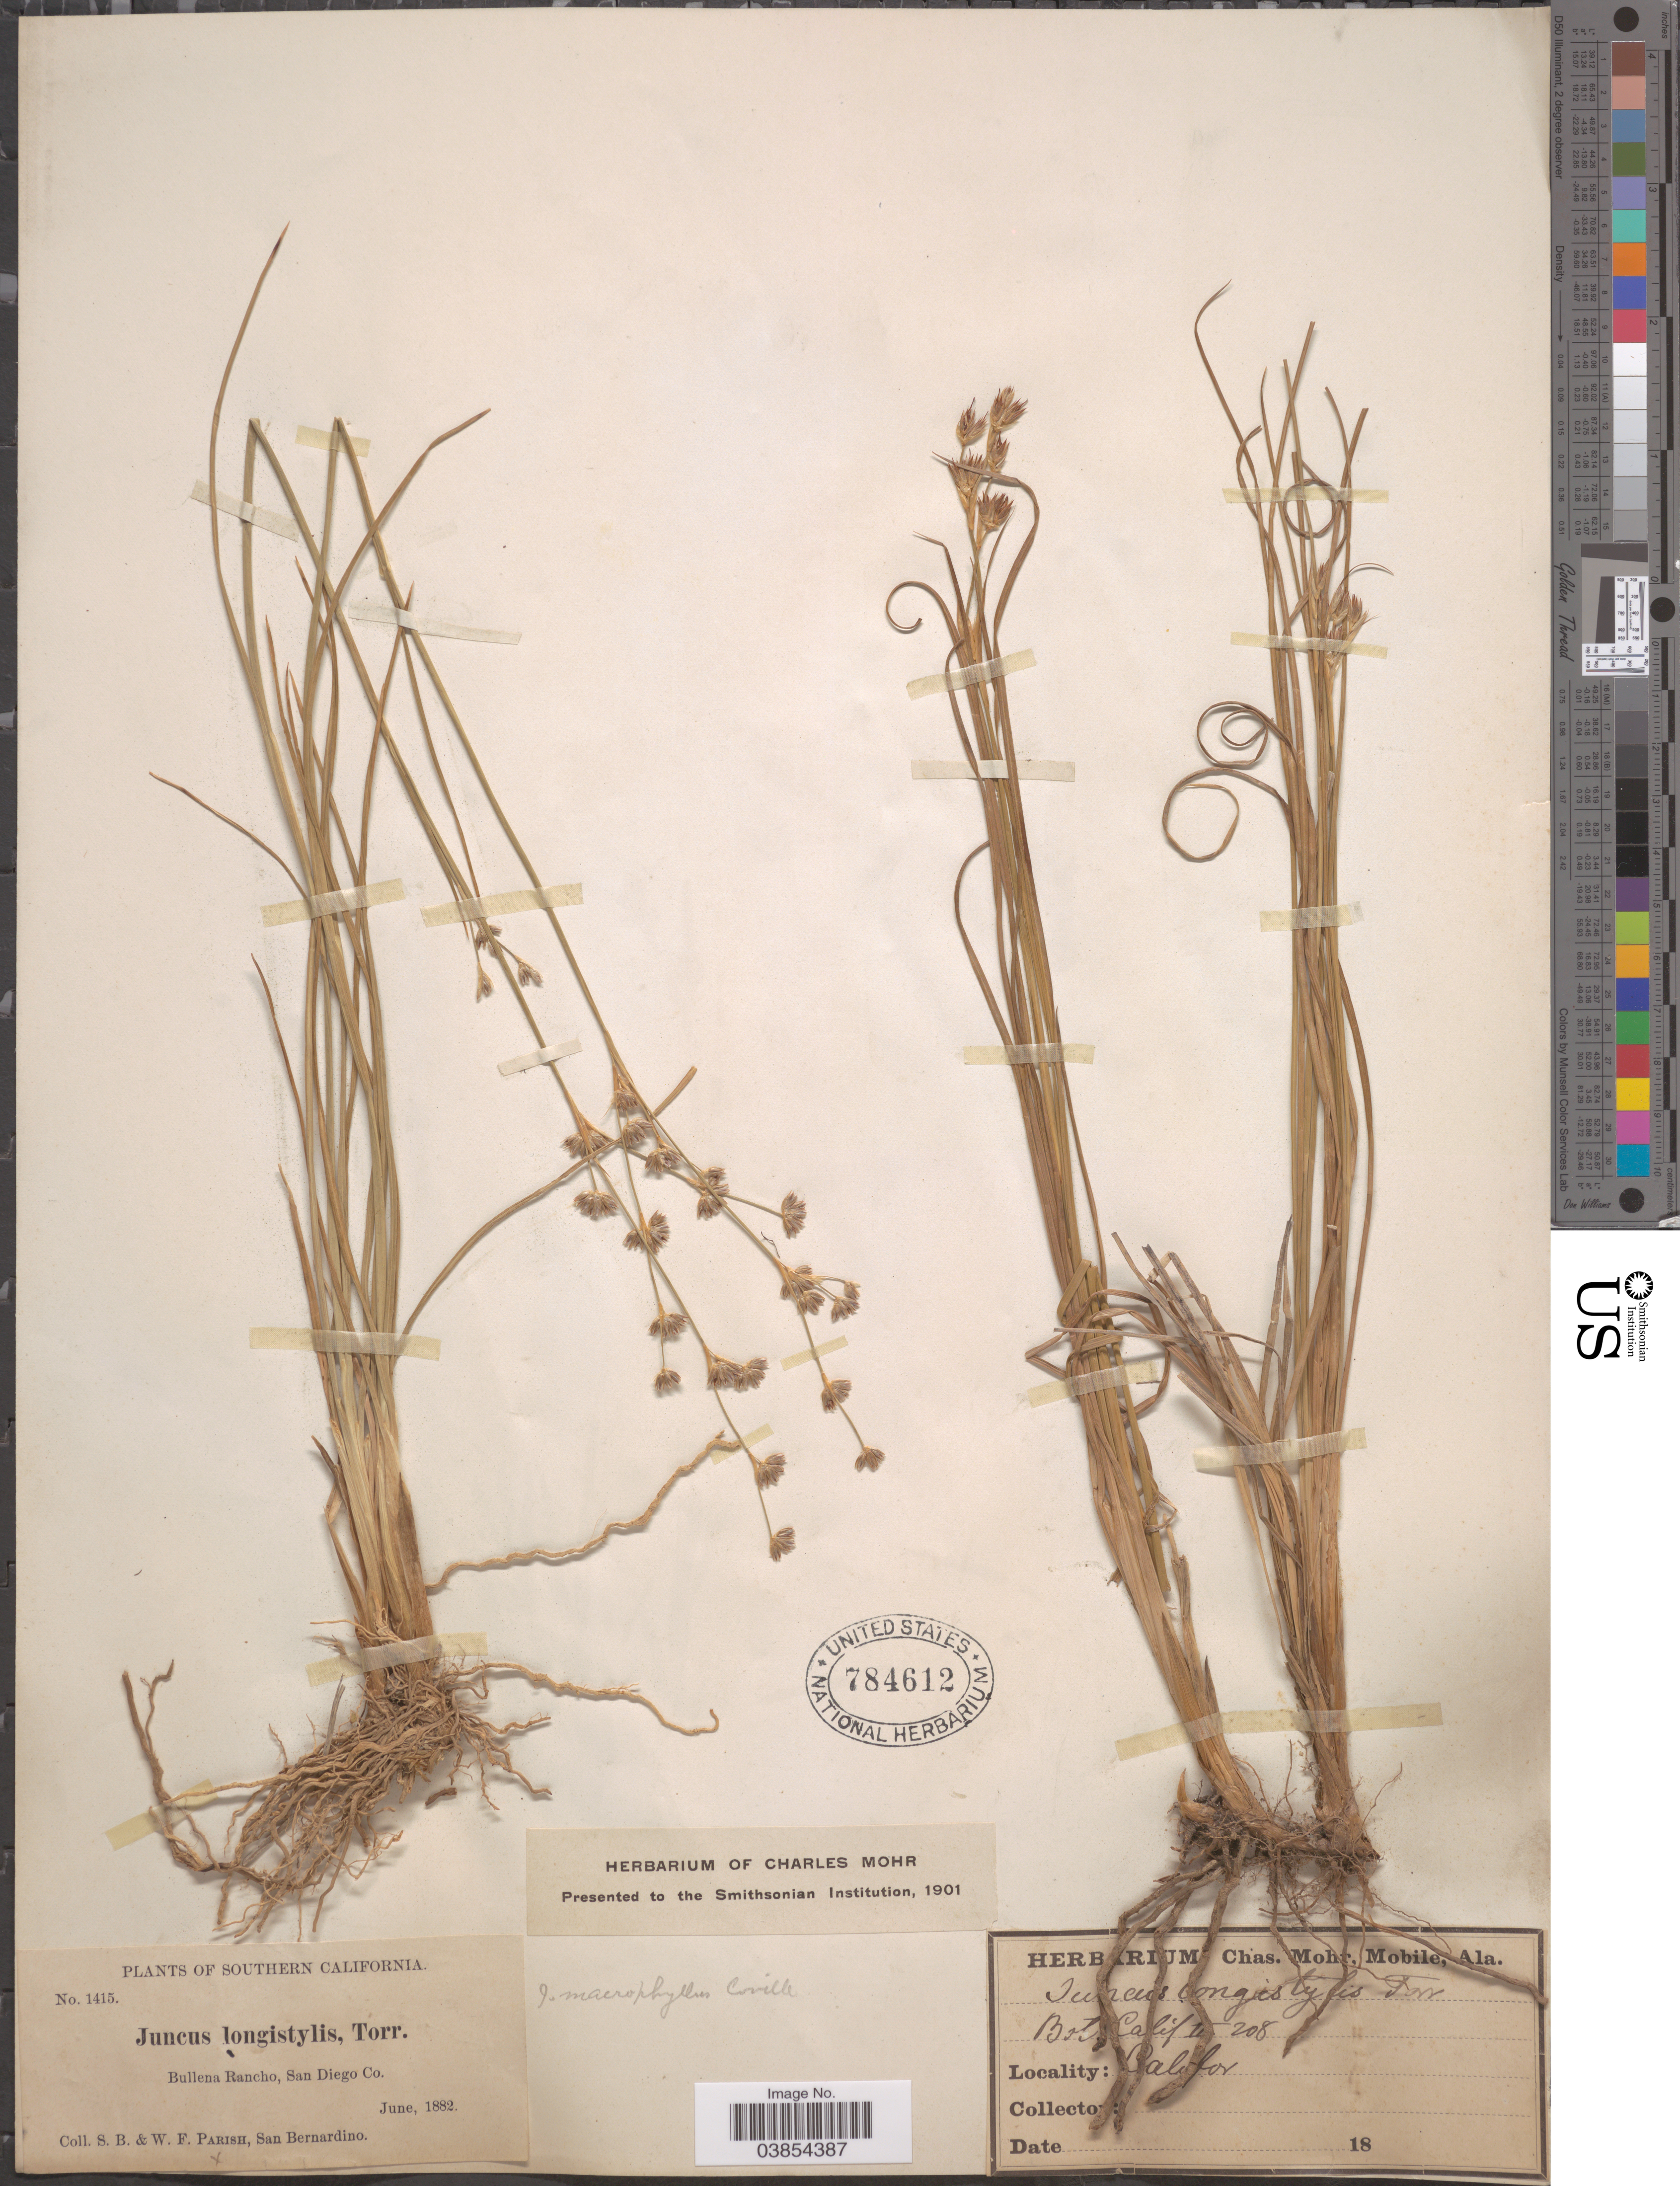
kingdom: Plantae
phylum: Tracheophyta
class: Liliopsida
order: Poales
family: Juncaceae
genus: Juncus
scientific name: Juncus longistylis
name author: Torr.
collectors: S. B. Parish & W. F. Parish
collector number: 1415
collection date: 1882-06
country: United States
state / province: California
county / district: San Diego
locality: Southern California. Bullena Rancho, San Diego Co.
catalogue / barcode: US 784612